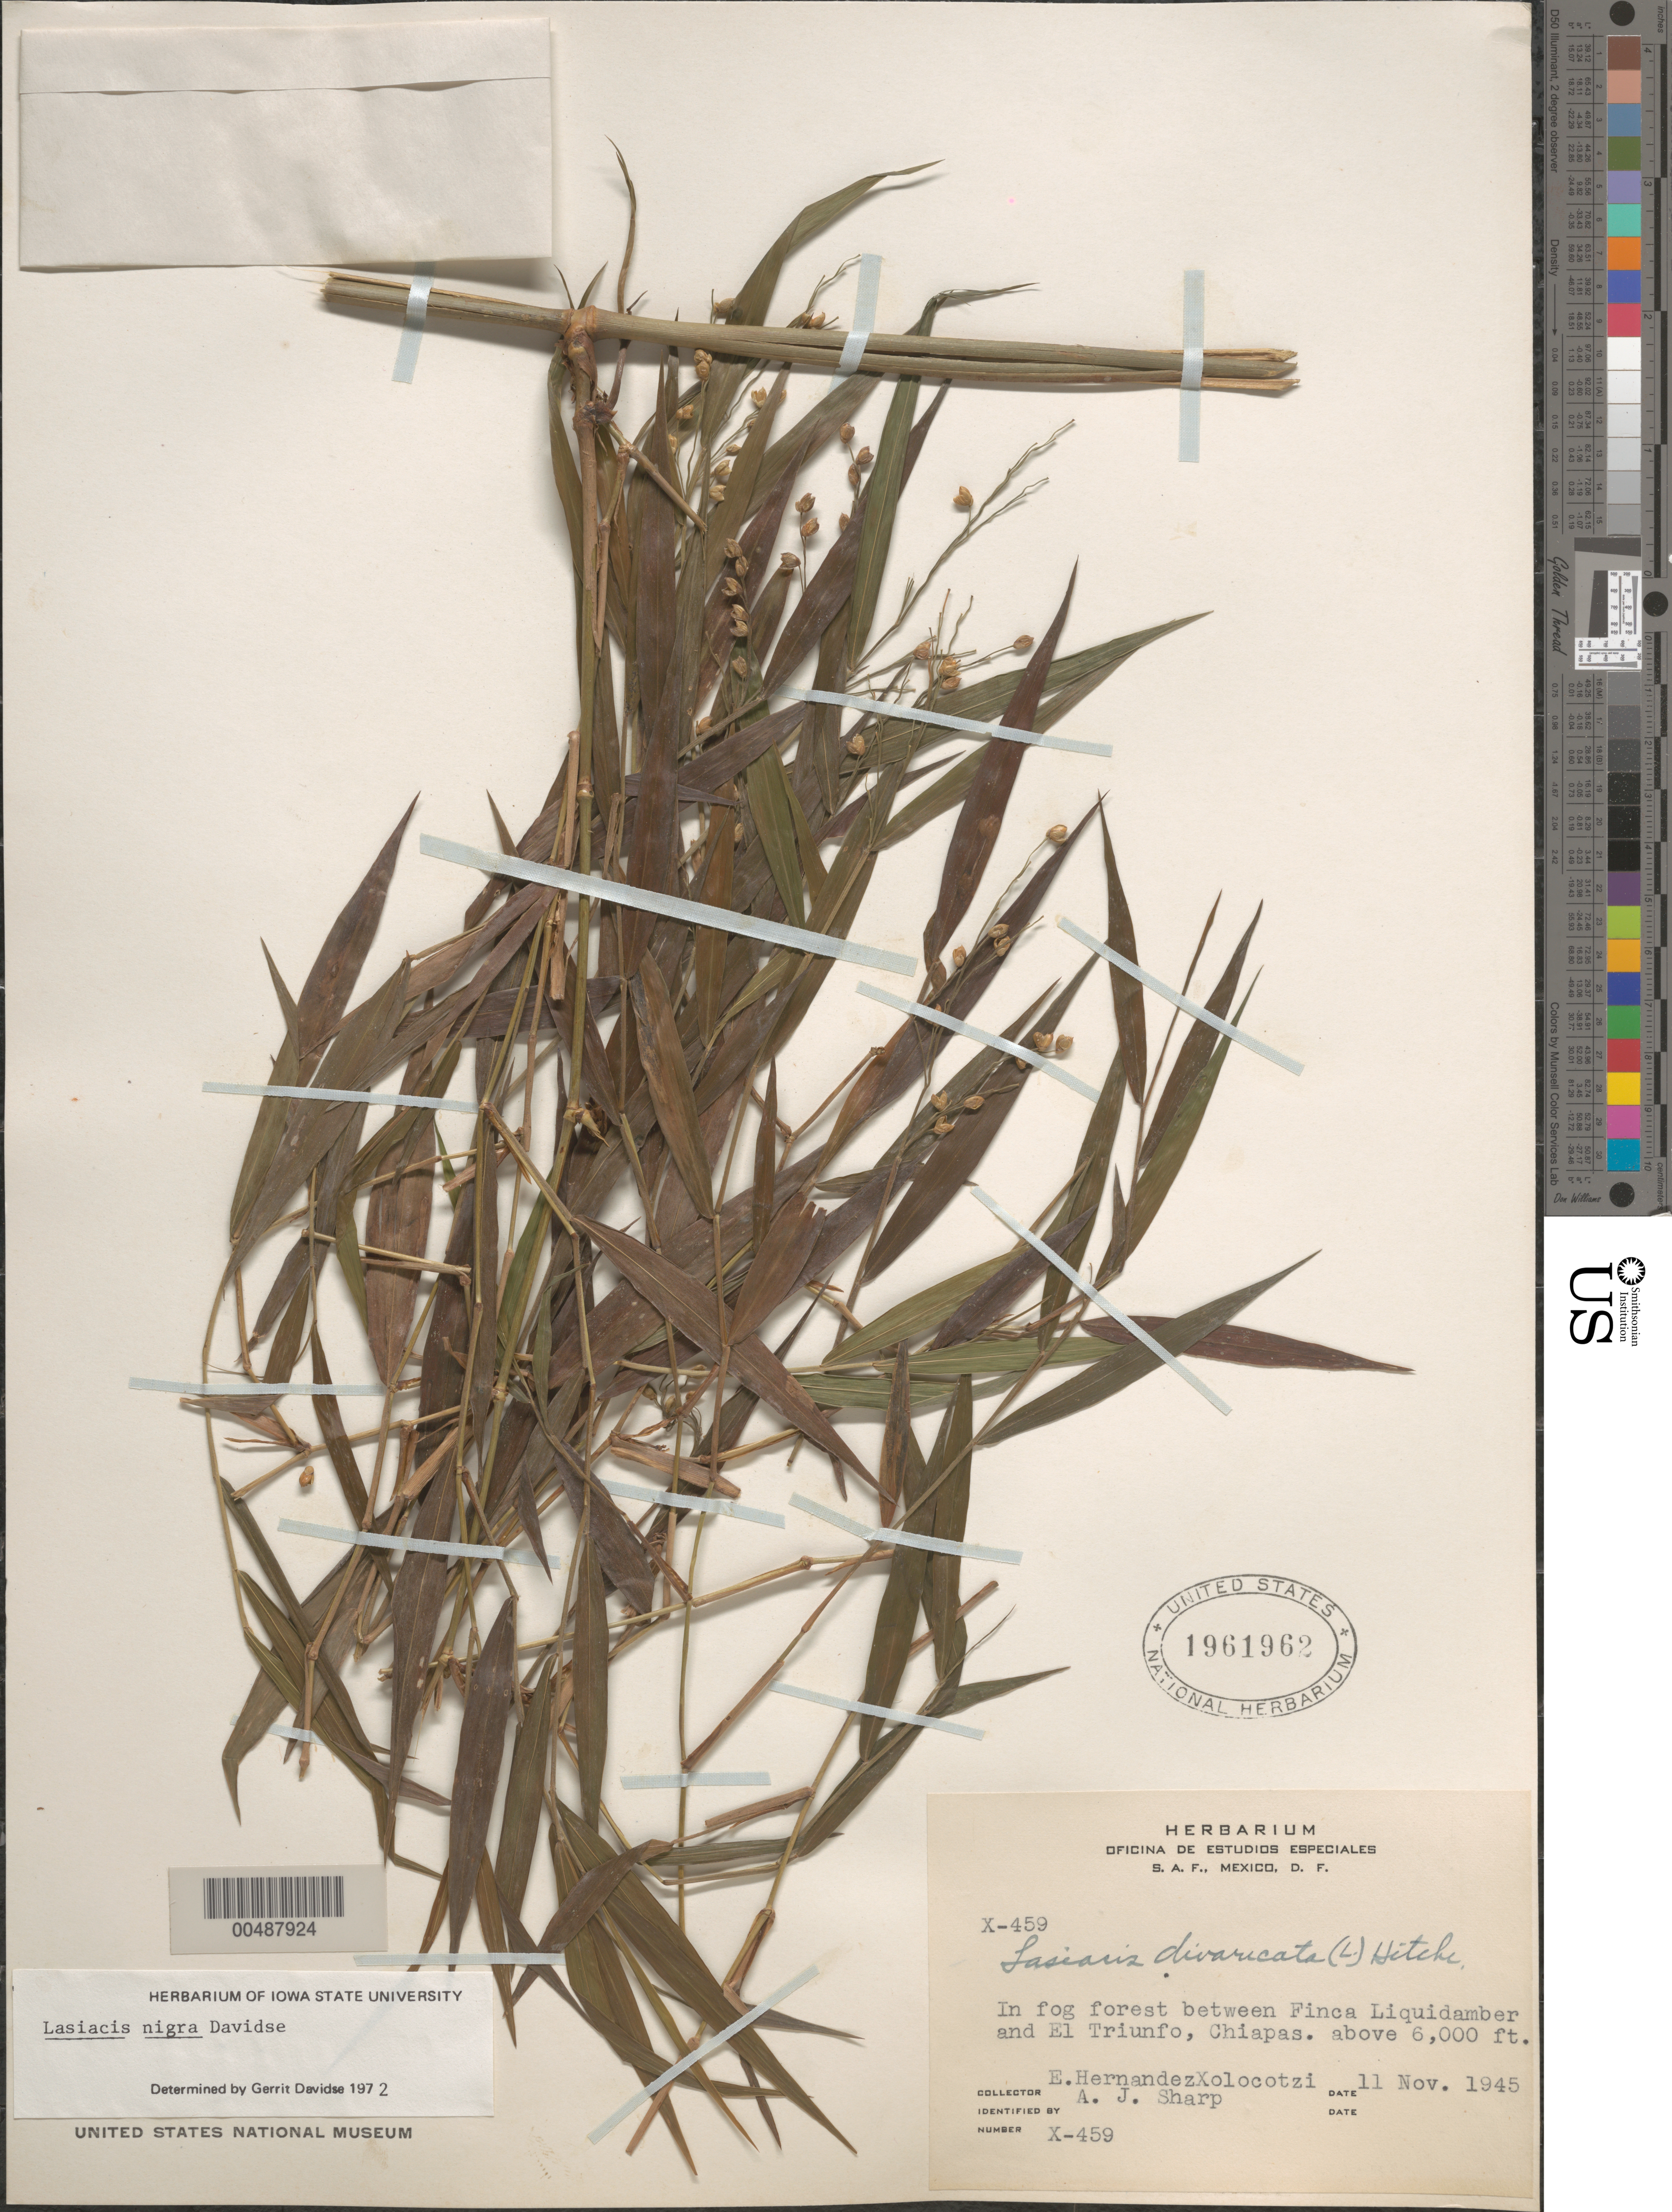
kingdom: Plantae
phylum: Tracheophyta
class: Liliopsida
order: Poales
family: Poaceae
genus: Lasiacis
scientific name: Lasiacis maxonii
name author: Swallen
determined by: Davidse, Gerrit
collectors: E. I. Hernández-X.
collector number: X-459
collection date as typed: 11 Nov 1945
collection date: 1945-11-11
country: Mexico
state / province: Chiapas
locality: Between Finca Liquidamber & El Triunfo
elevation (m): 1829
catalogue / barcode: US 1961962